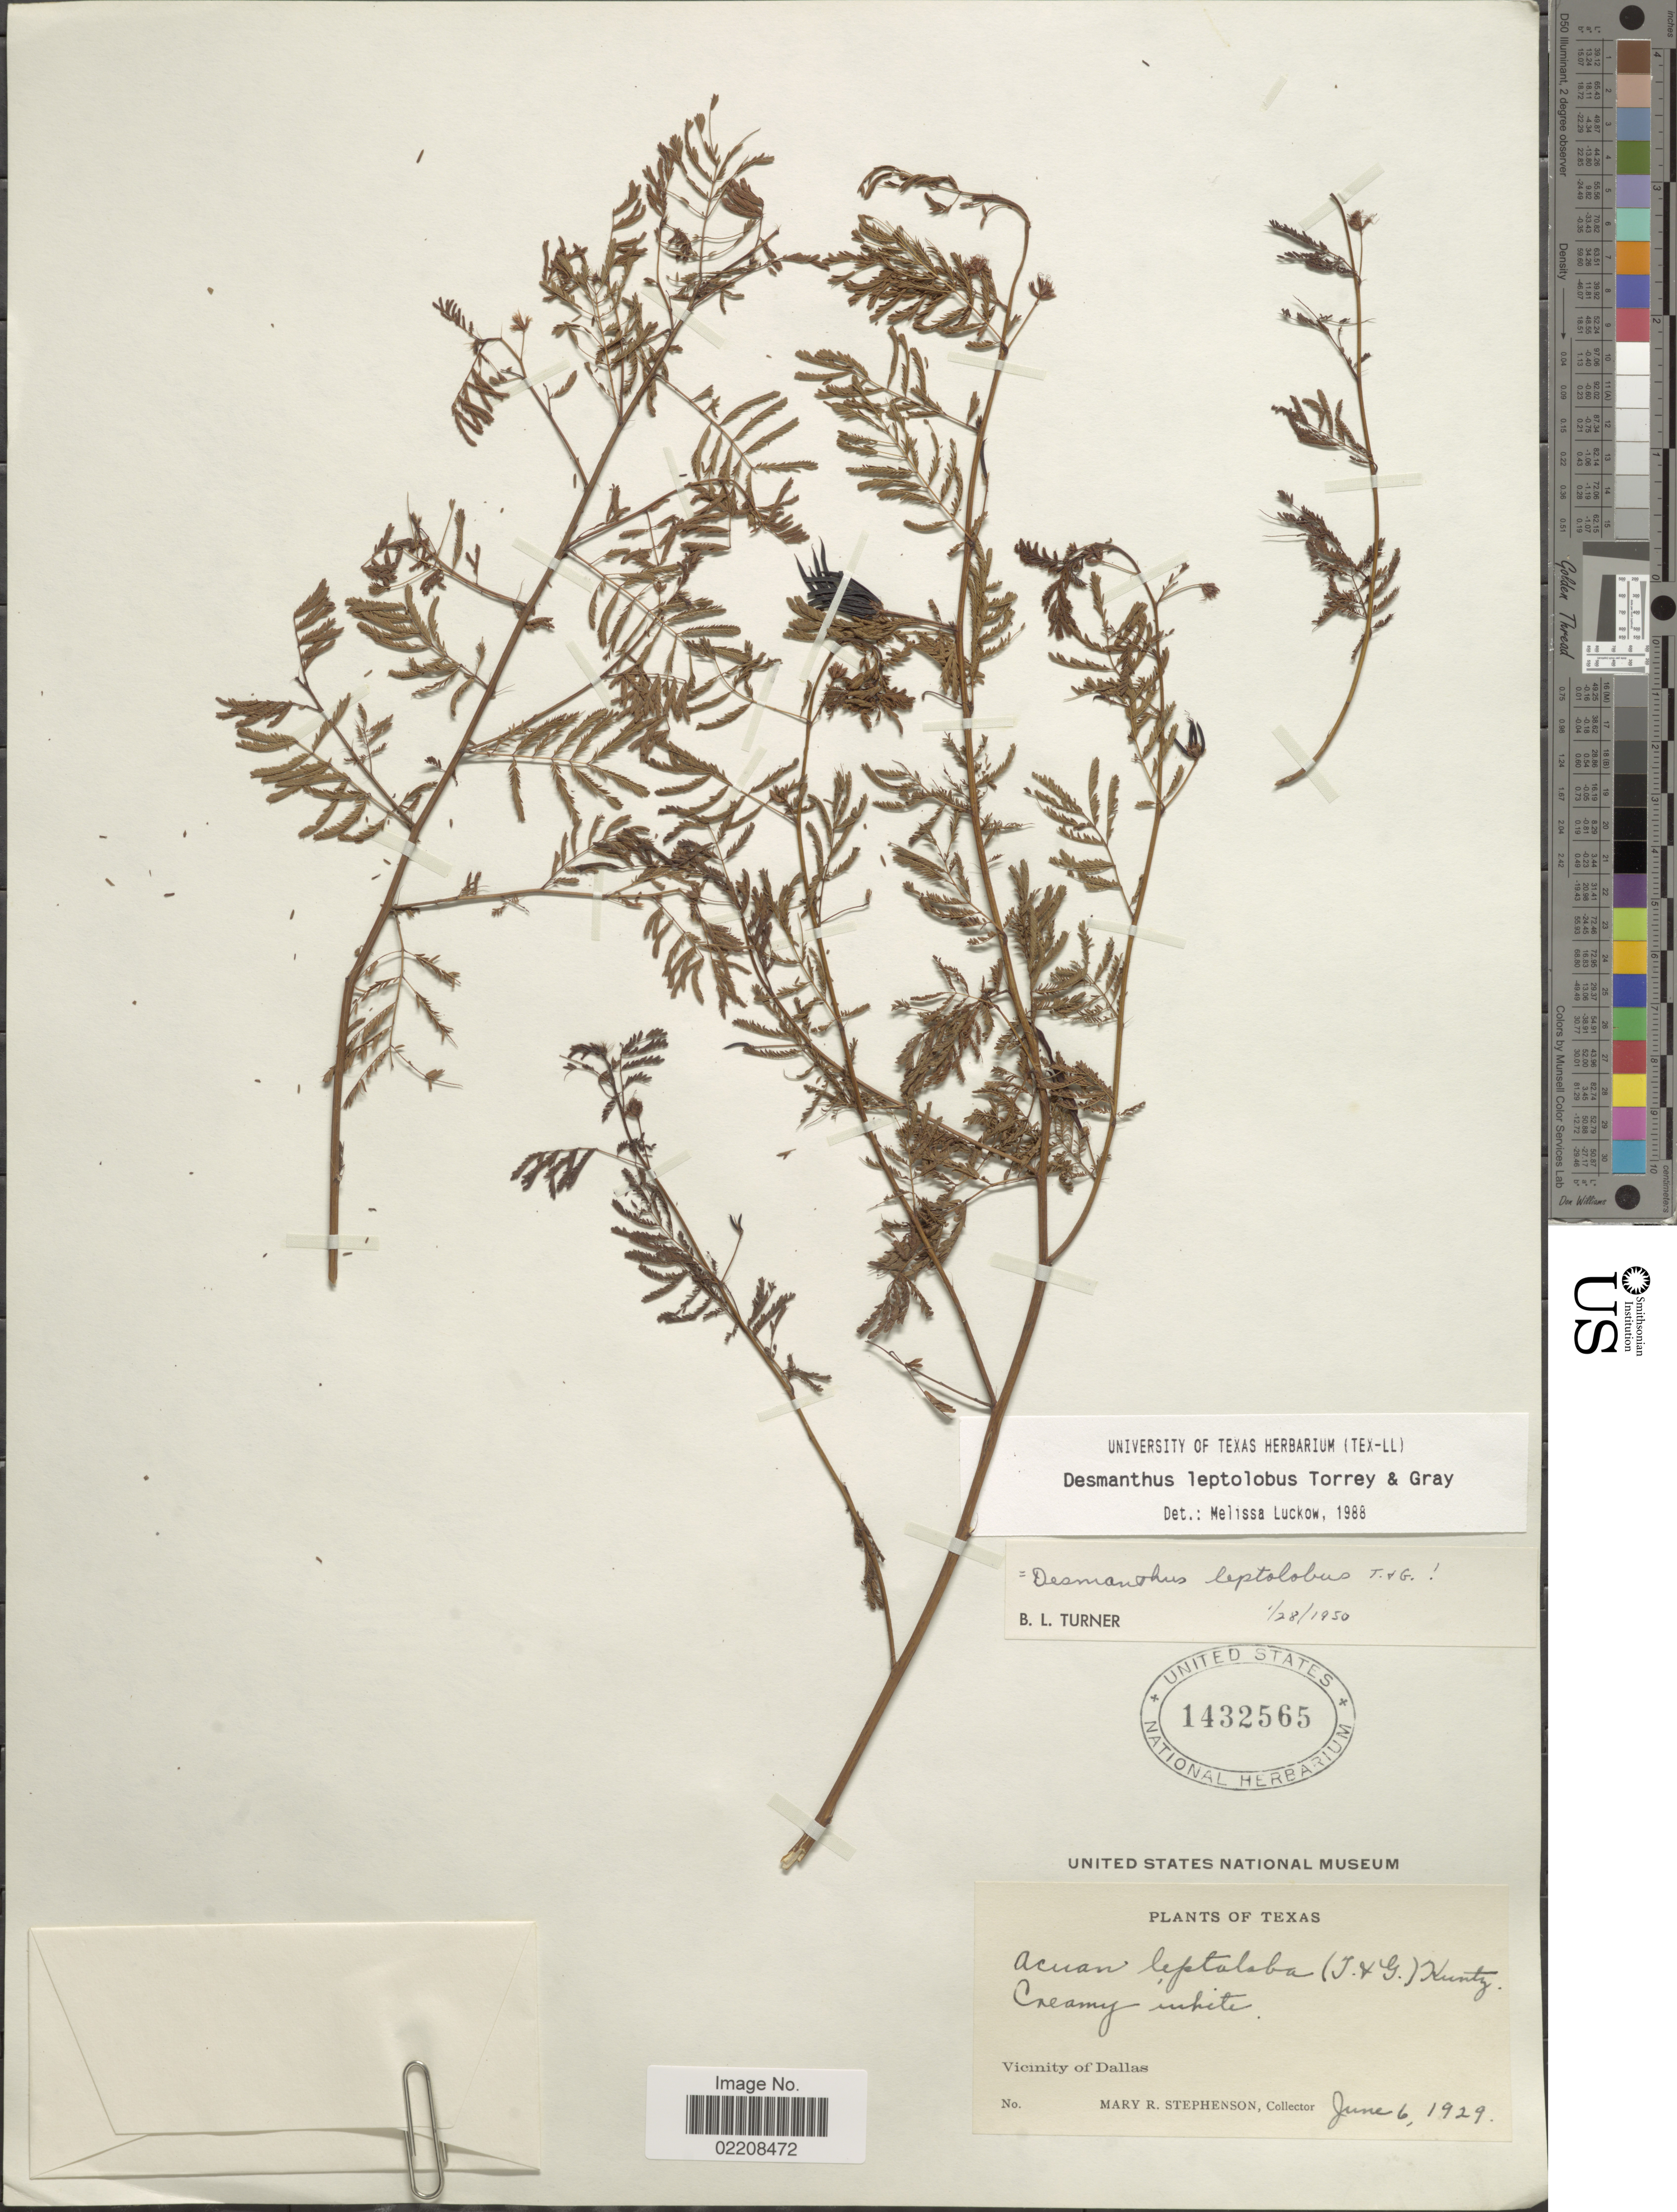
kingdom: Plantae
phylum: Tracheophyta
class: Magnoliopsida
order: Fabales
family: Fabaceae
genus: Desmanthus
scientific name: Desmanthus leptolobus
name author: Torr. & A. Gray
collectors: M. Stephenson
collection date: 1929-06-06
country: United States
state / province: Texas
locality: Vicinity of Dallas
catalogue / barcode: US 1432565